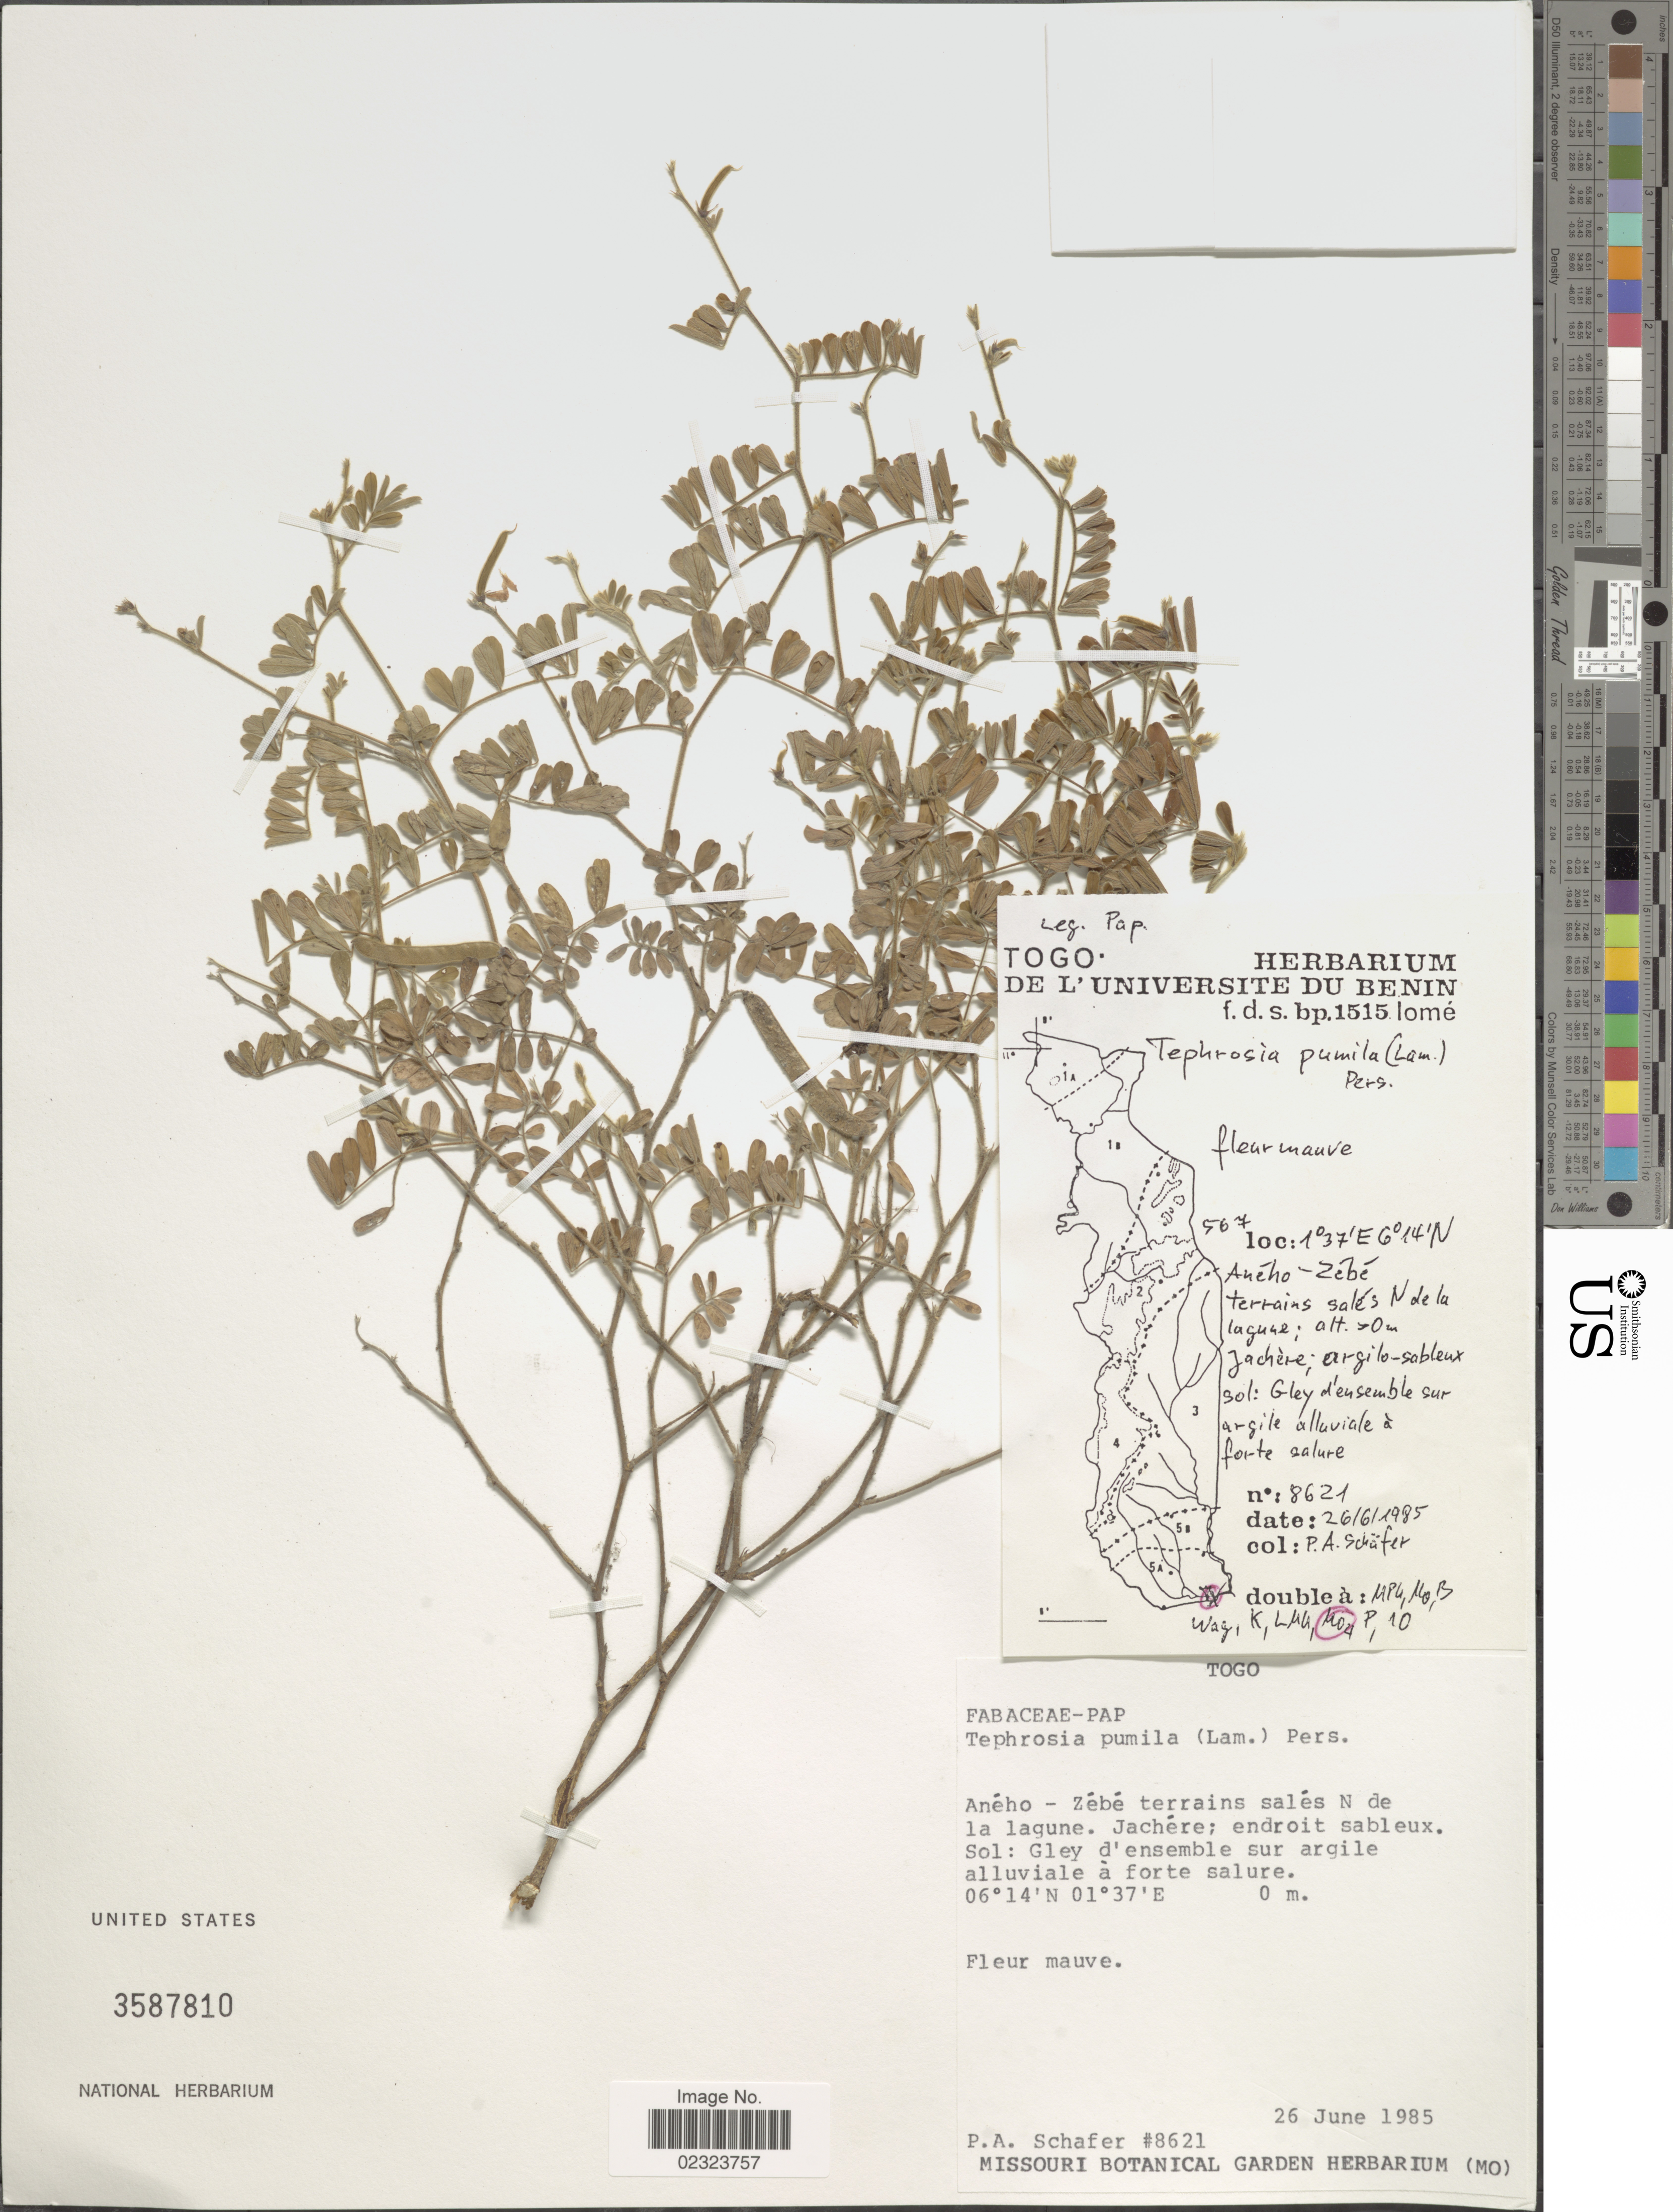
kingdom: Plantae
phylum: Tracheophyta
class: Magnoliopsida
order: Fabales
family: Fabaceae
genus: Tephrosia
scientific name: Tephrosia pumila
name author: (Lam.) Pers.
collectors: P. Schafer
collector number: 8621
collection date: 1985-06-26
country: Togo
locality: Aneho-Zebe terrains sales N de la lagune, Jachere; endroit sableux.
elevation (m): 0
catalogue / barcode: US 3587810